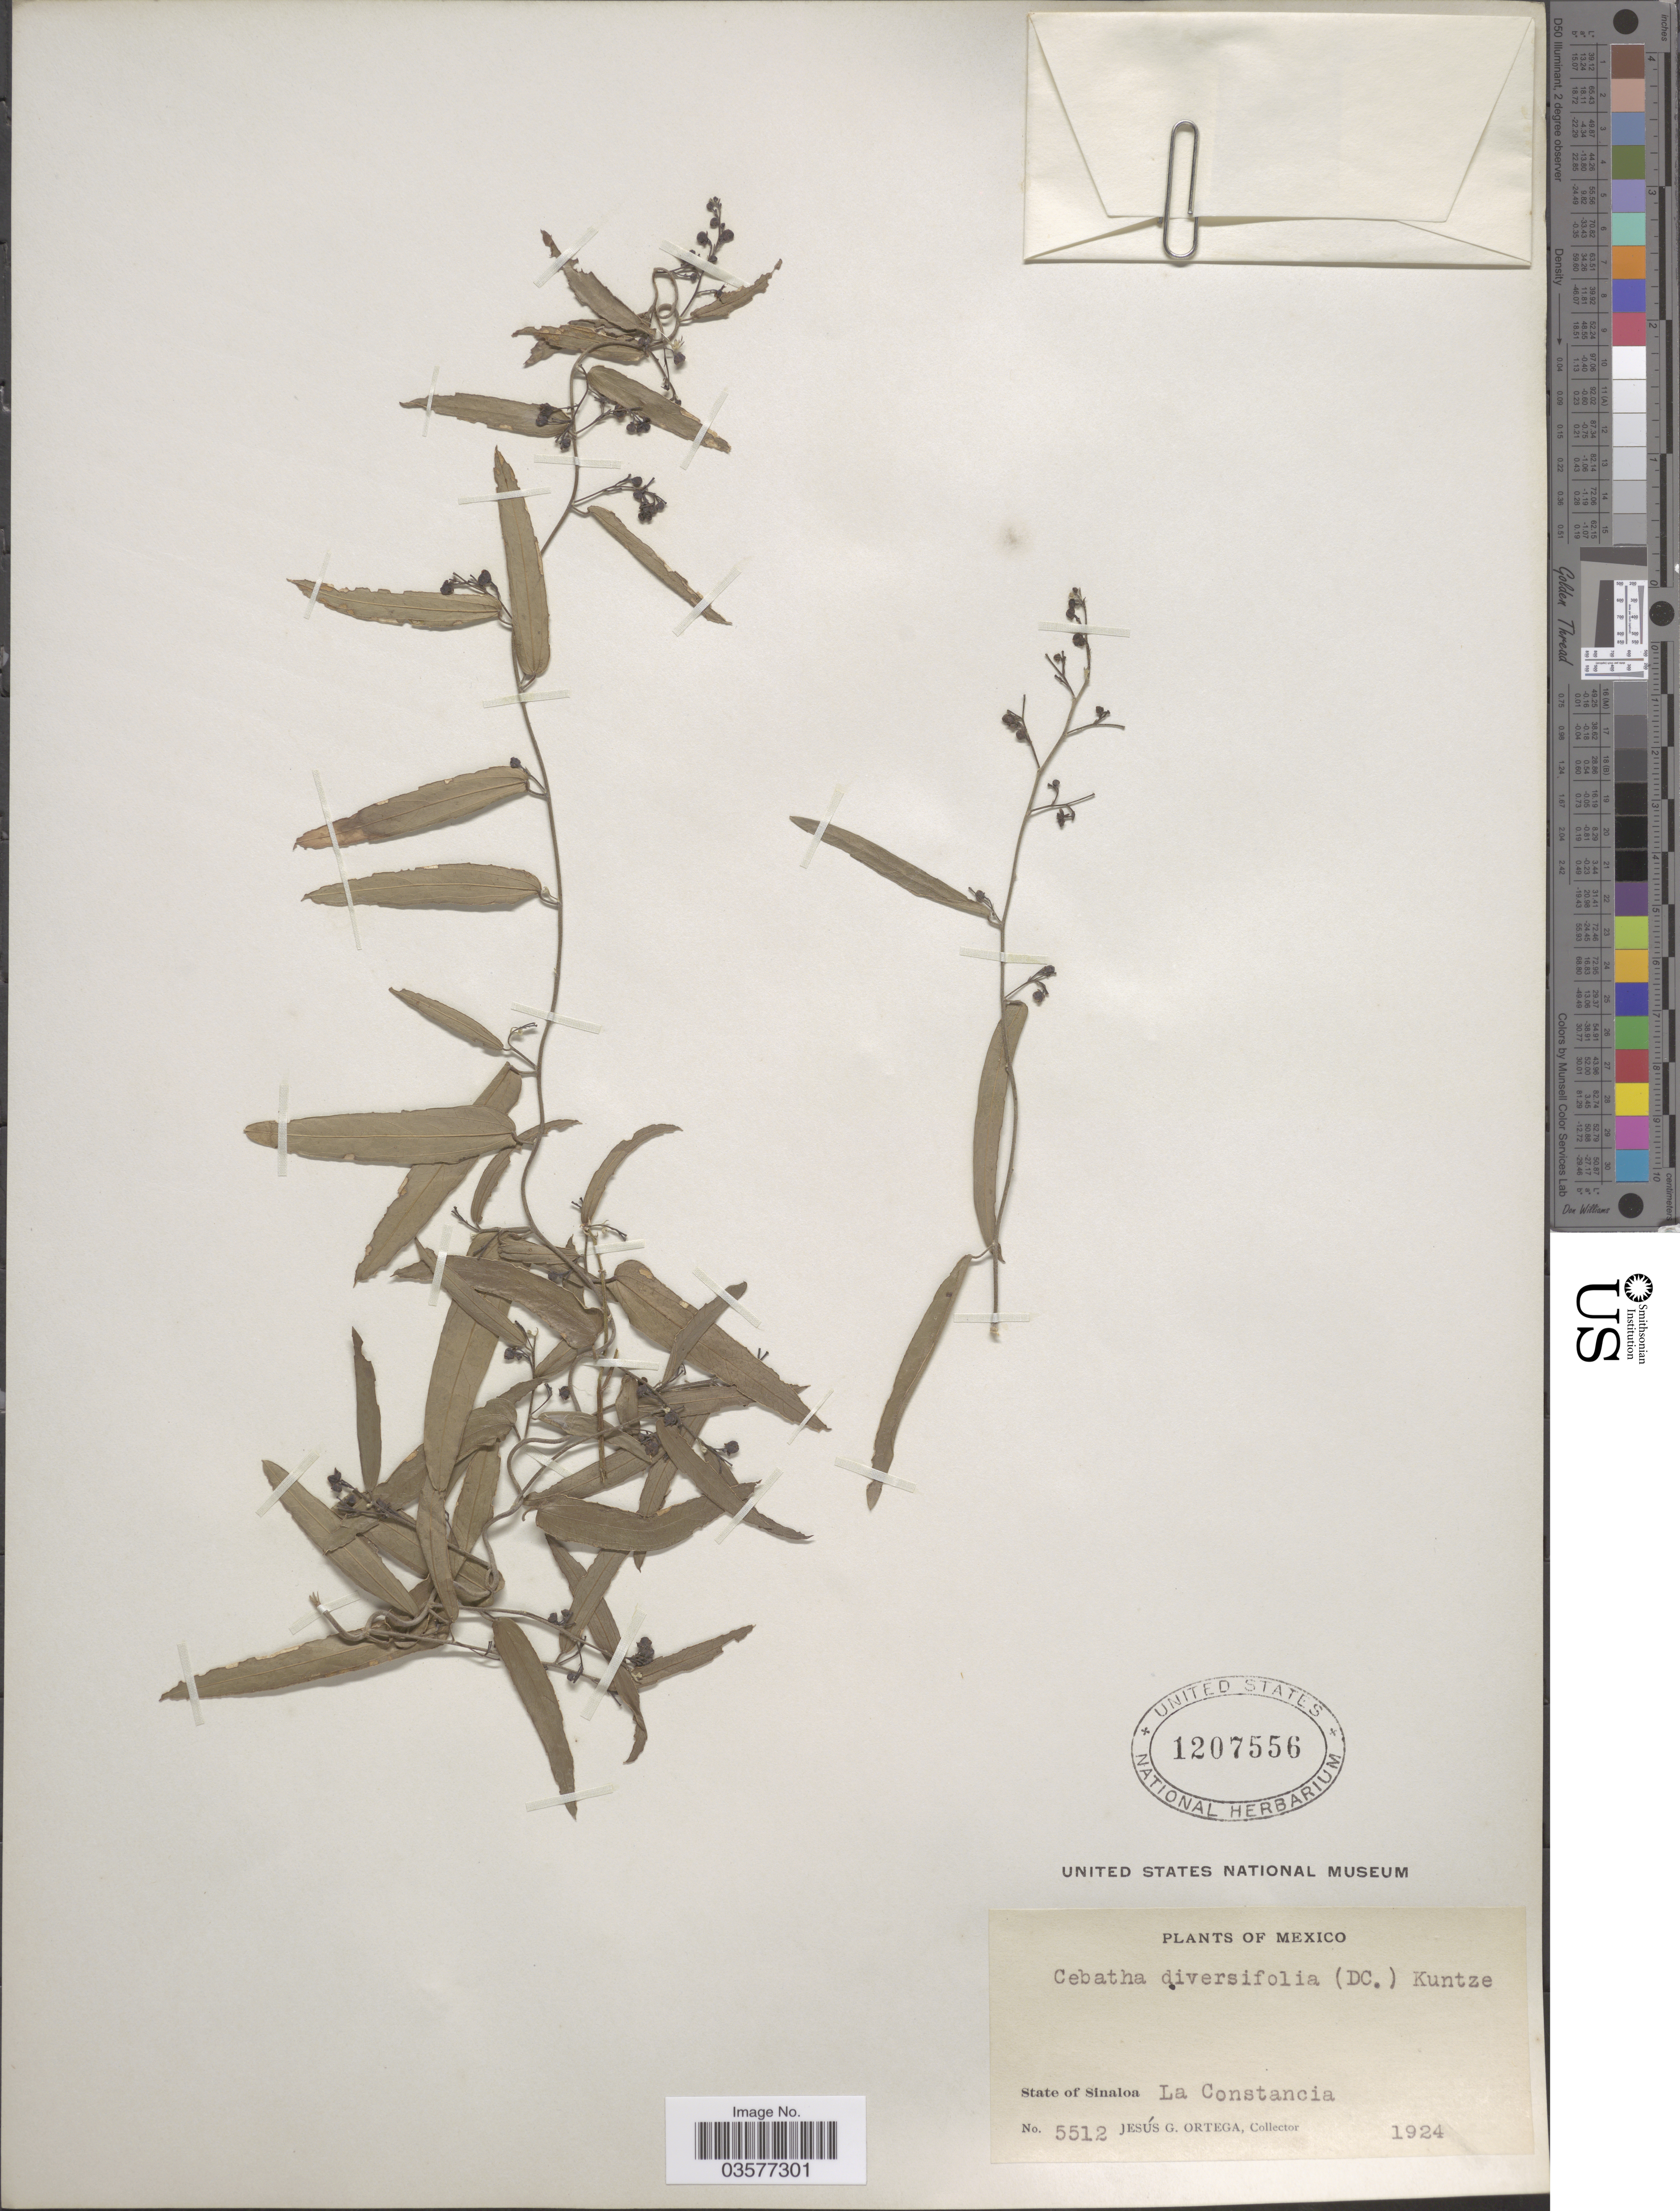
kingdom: Plantae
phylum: Tracheophyta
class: Magnoliopsida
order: Ranunculales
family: Menispermaceae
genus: Cocculus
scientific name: Cocculus diversifolius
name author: DC.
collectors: J. Ortega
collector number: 5512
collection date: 1924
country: Mexico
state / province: Sinaloa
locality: La Constancia.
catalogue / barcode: US 1207556